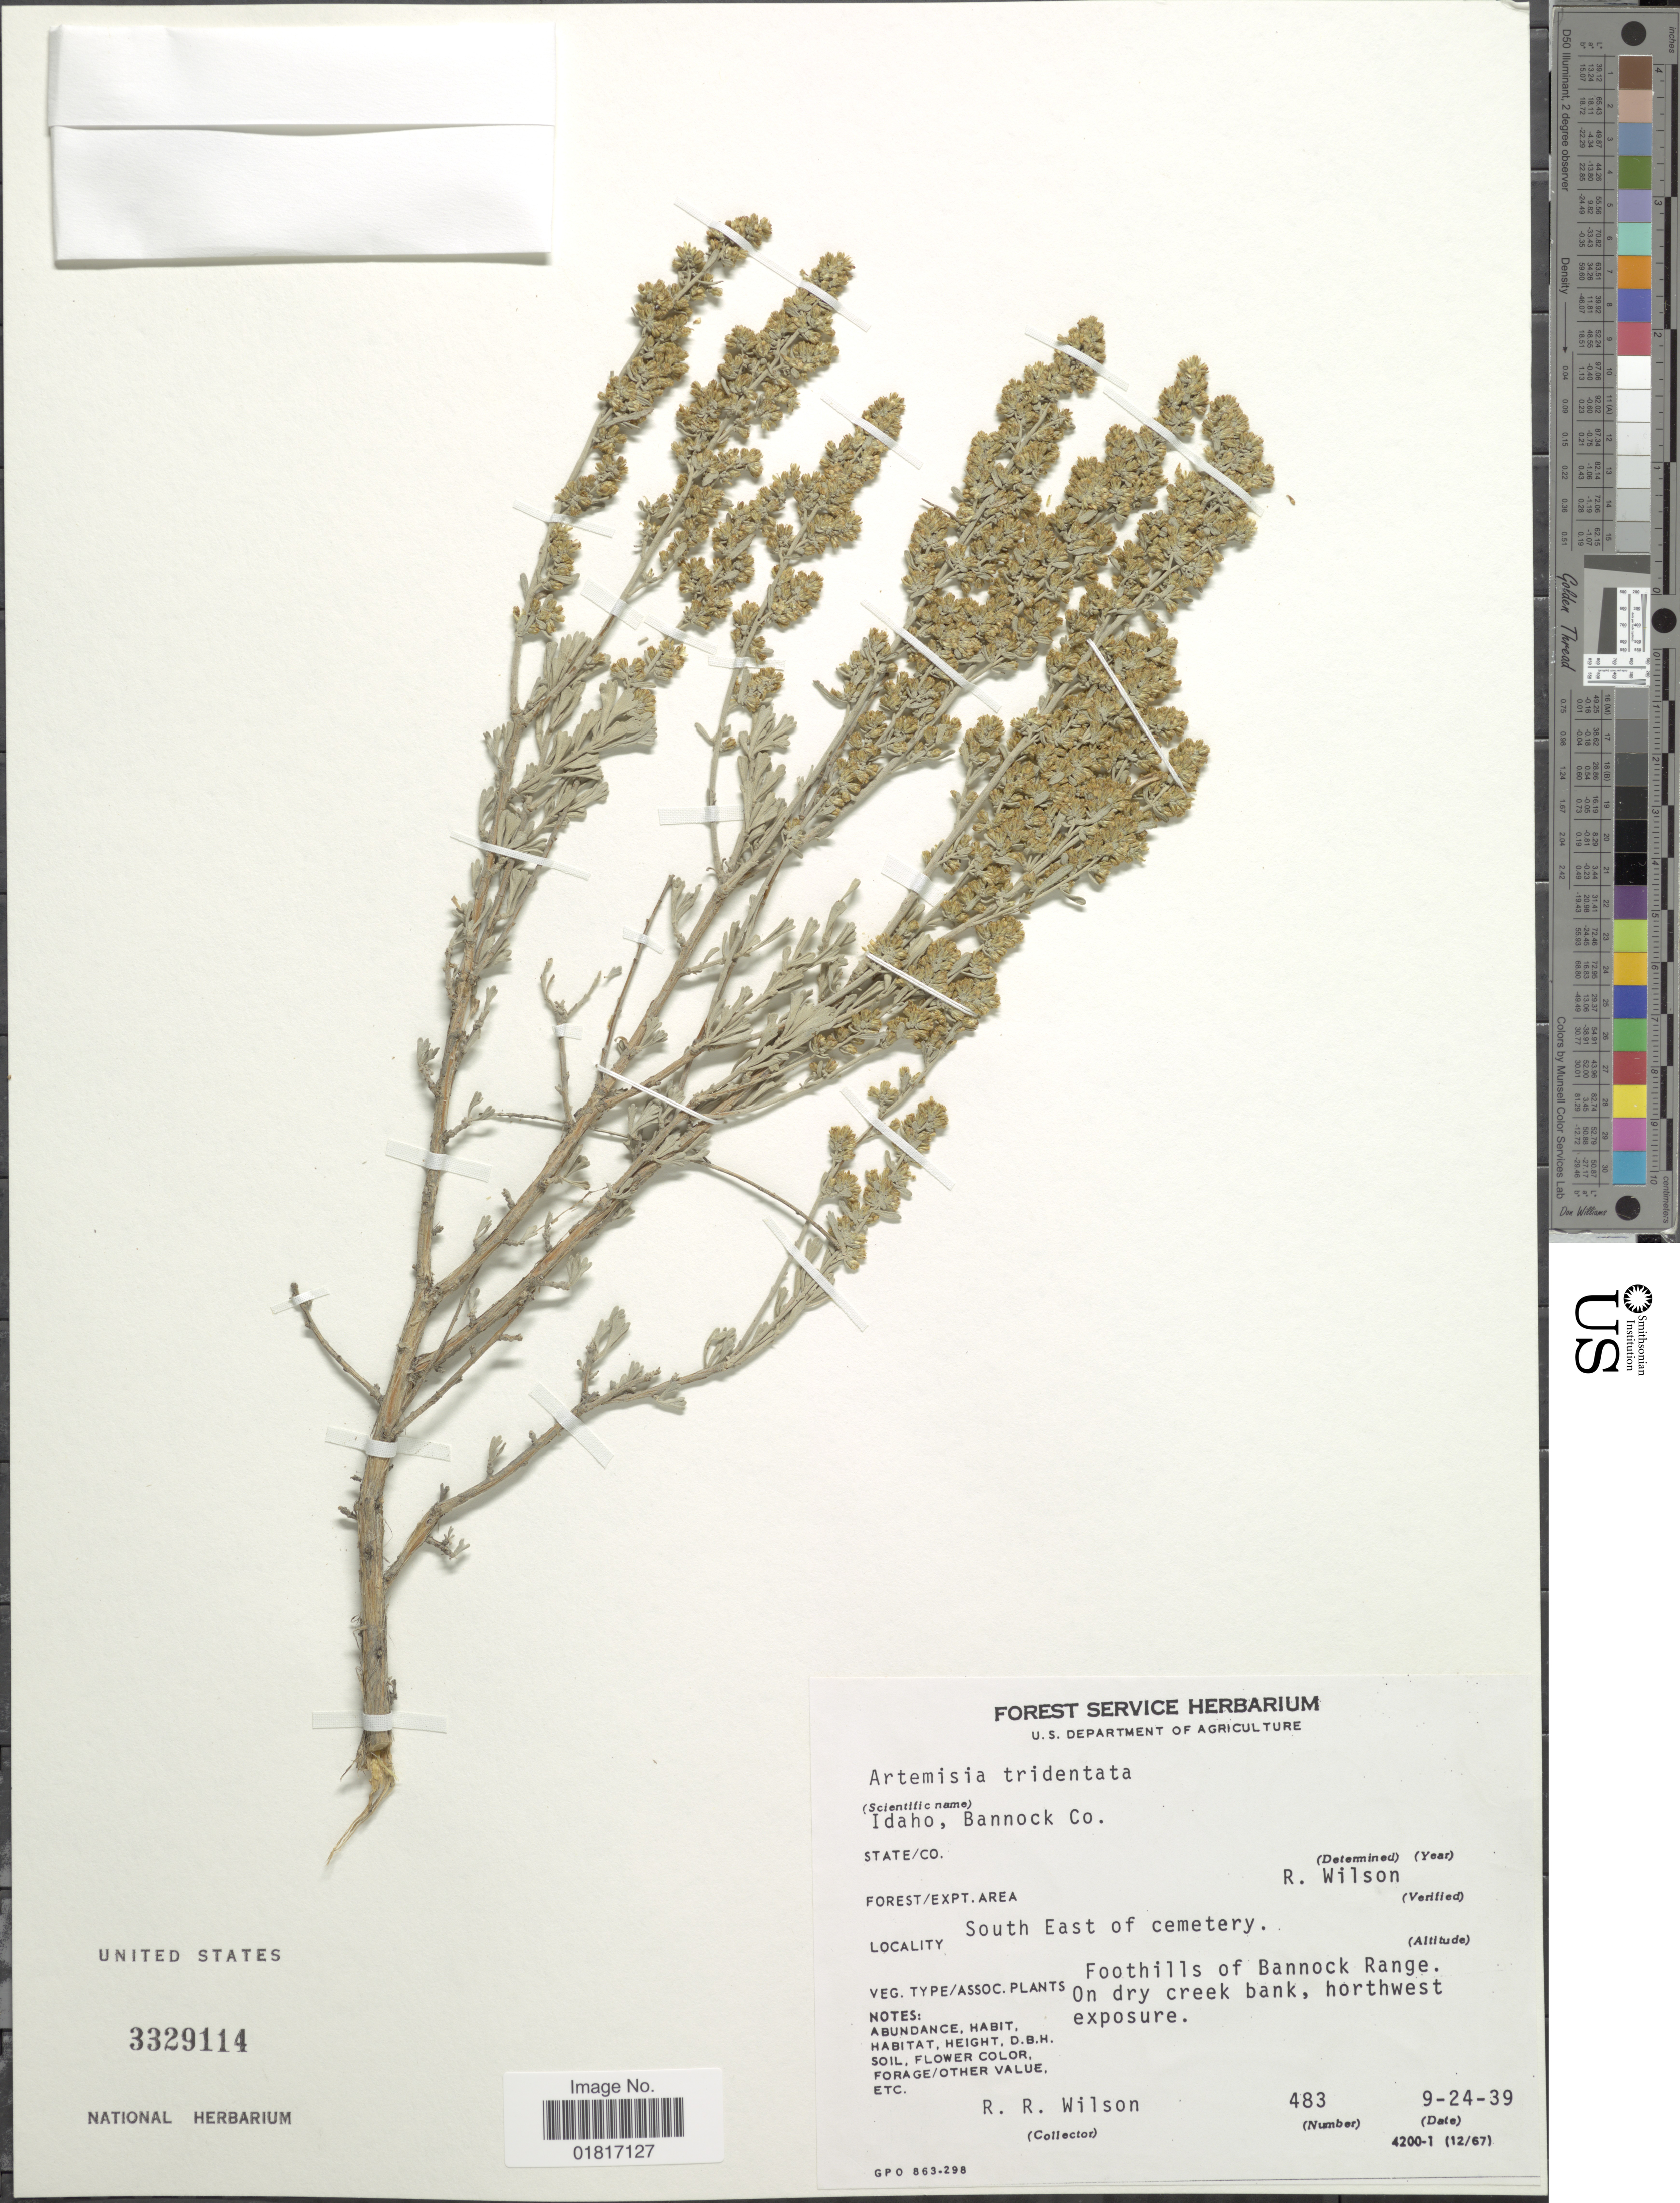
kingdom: Plantae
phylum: Tracheophyta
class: Magnoliopsida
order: Asterales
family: Asteraceae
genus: Artemisia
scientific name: Artemisia tridentata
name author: Nutt.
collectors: R. Wilson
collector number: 483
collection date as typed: Transcribed d/m/y: 24/9/39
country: United States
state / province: Idaho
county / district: Bannock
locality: Bannock Co, South East of cemetery, Foothills of Bannock Range. On dry creek bank, northwest exposure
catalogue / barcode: US 3329114